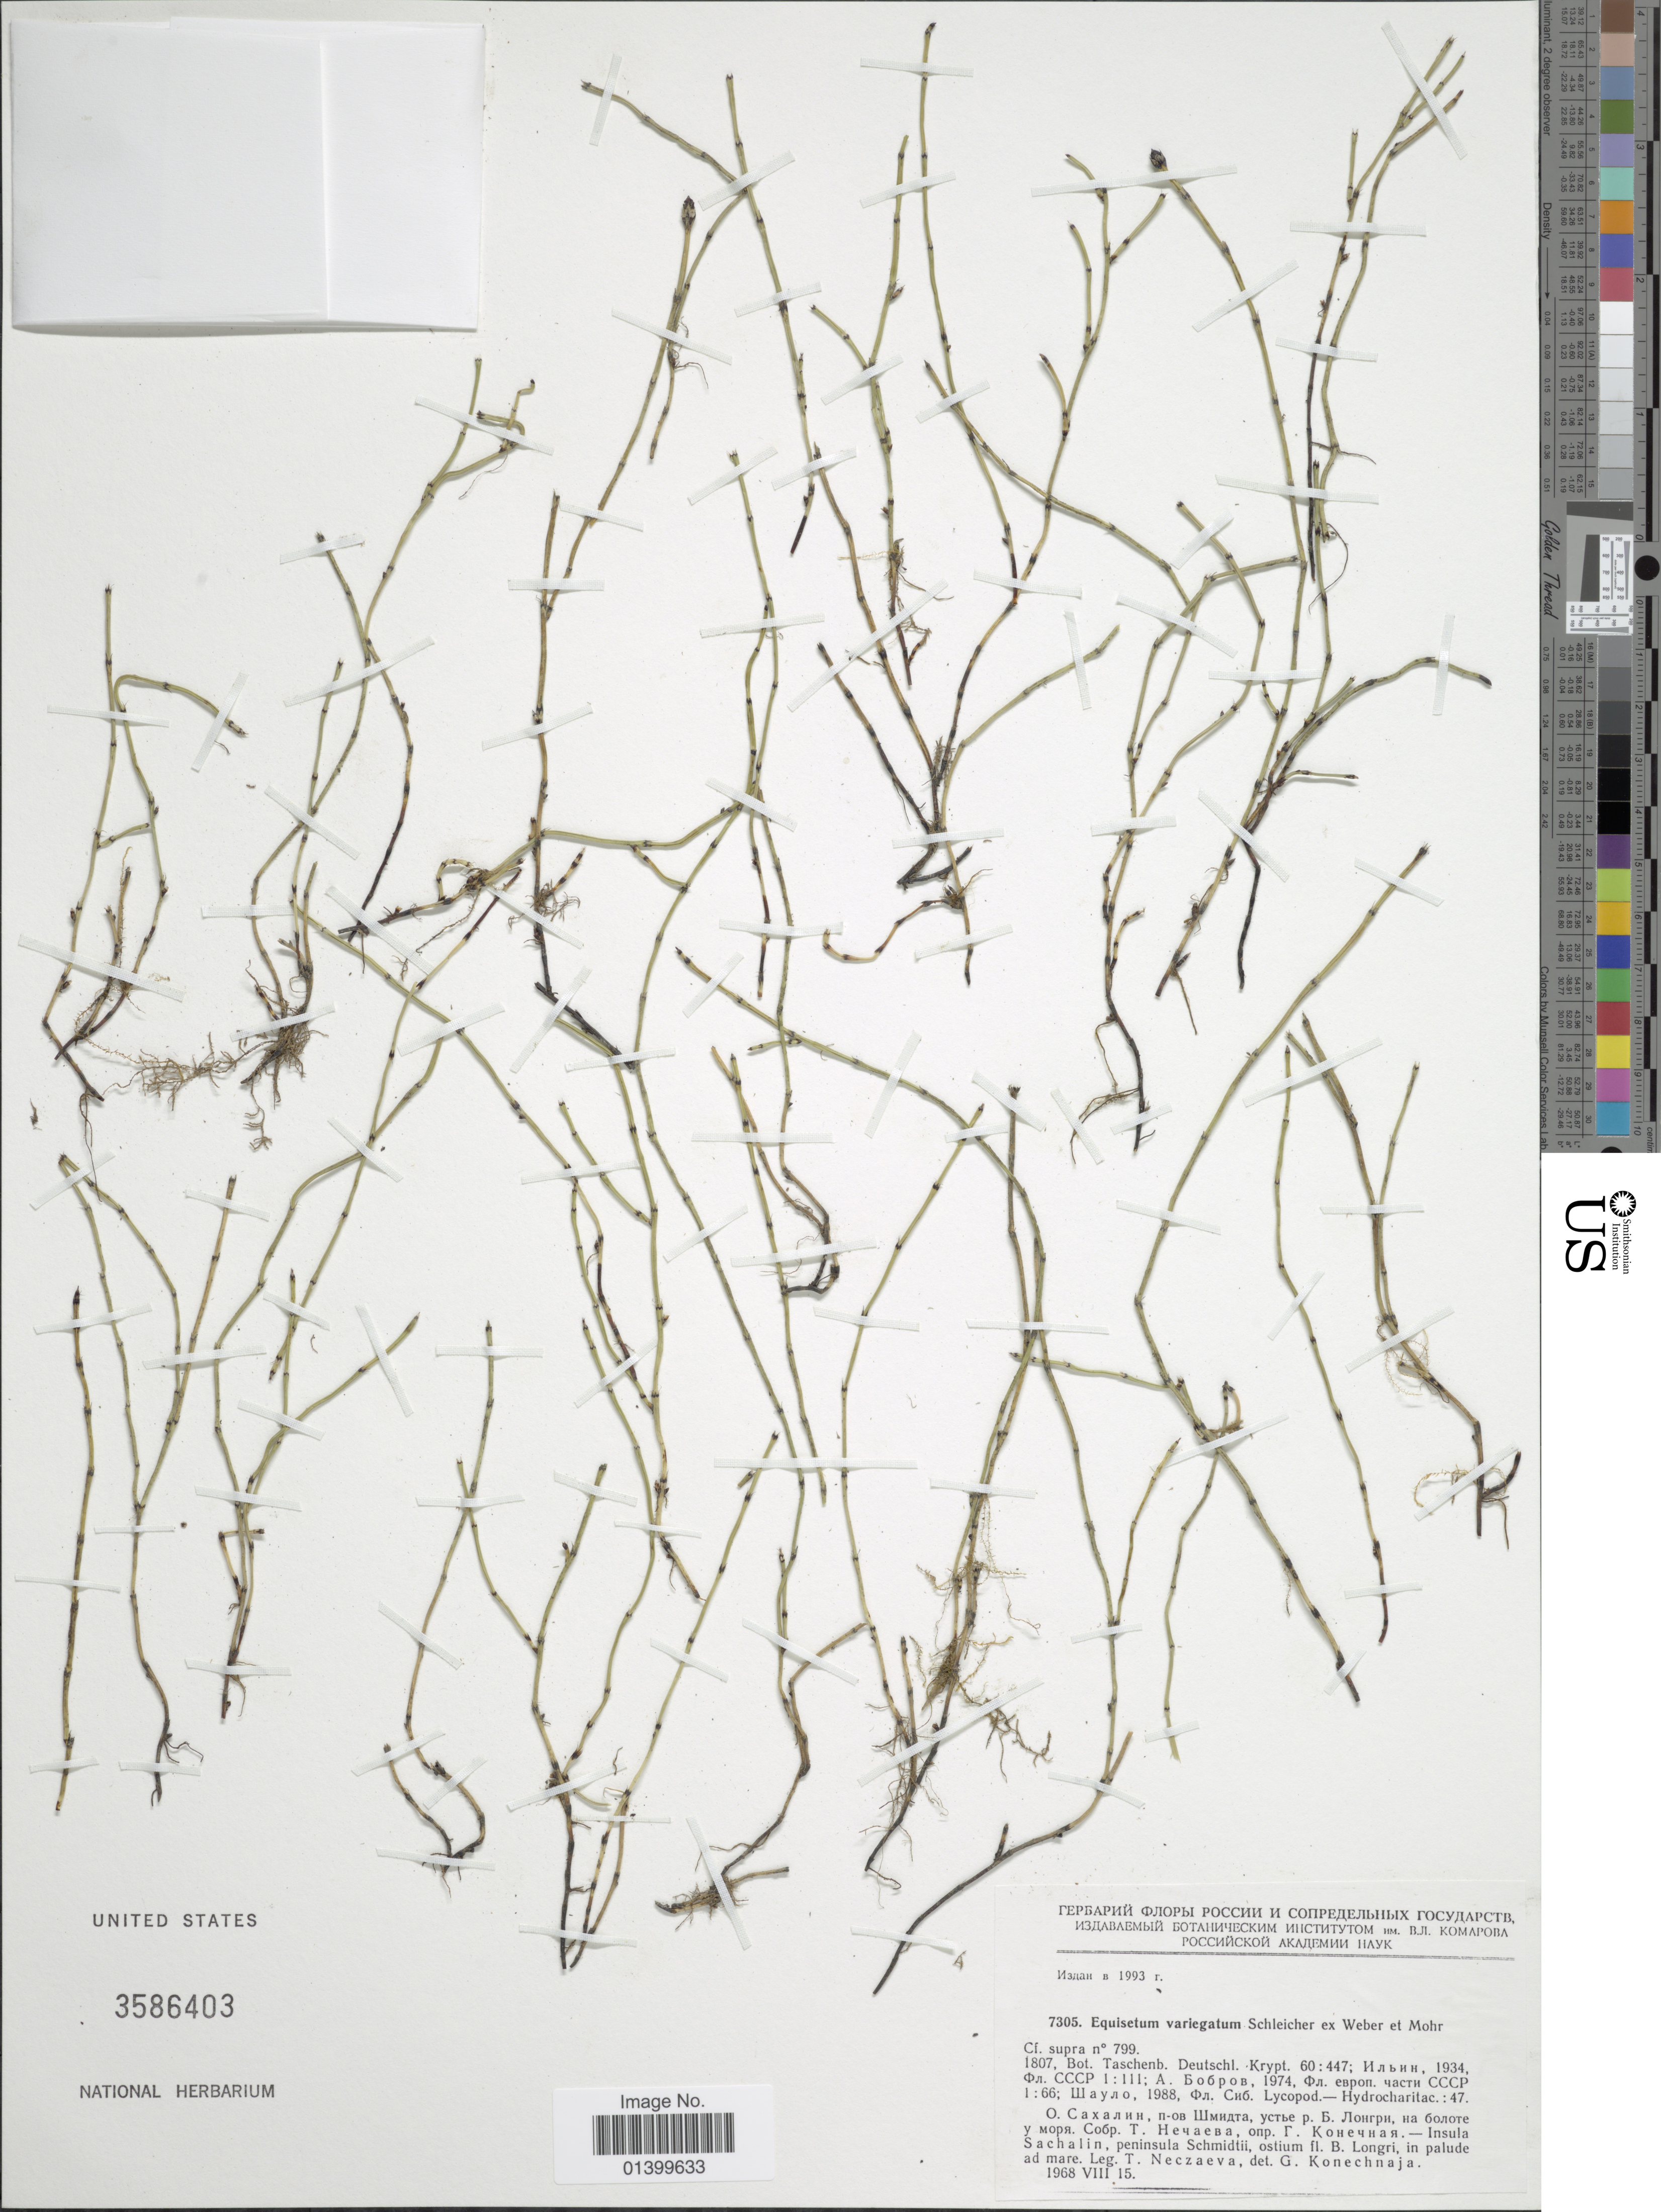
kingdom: Plantae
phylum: Tracheophyta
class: Polypodiopsida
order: Equisetales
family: Equisetaceae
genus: Equisetum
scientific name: Equisetum variegatum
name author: Schleich. ex F. Weber & D. Mohr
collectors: T. Neczaeva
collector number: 7305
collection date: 1968-08-15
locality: X - Insula Sachalin, peninsula Schmidtii, ostium fl. B. Longri, in palude ad mare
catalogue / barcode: US 3586403